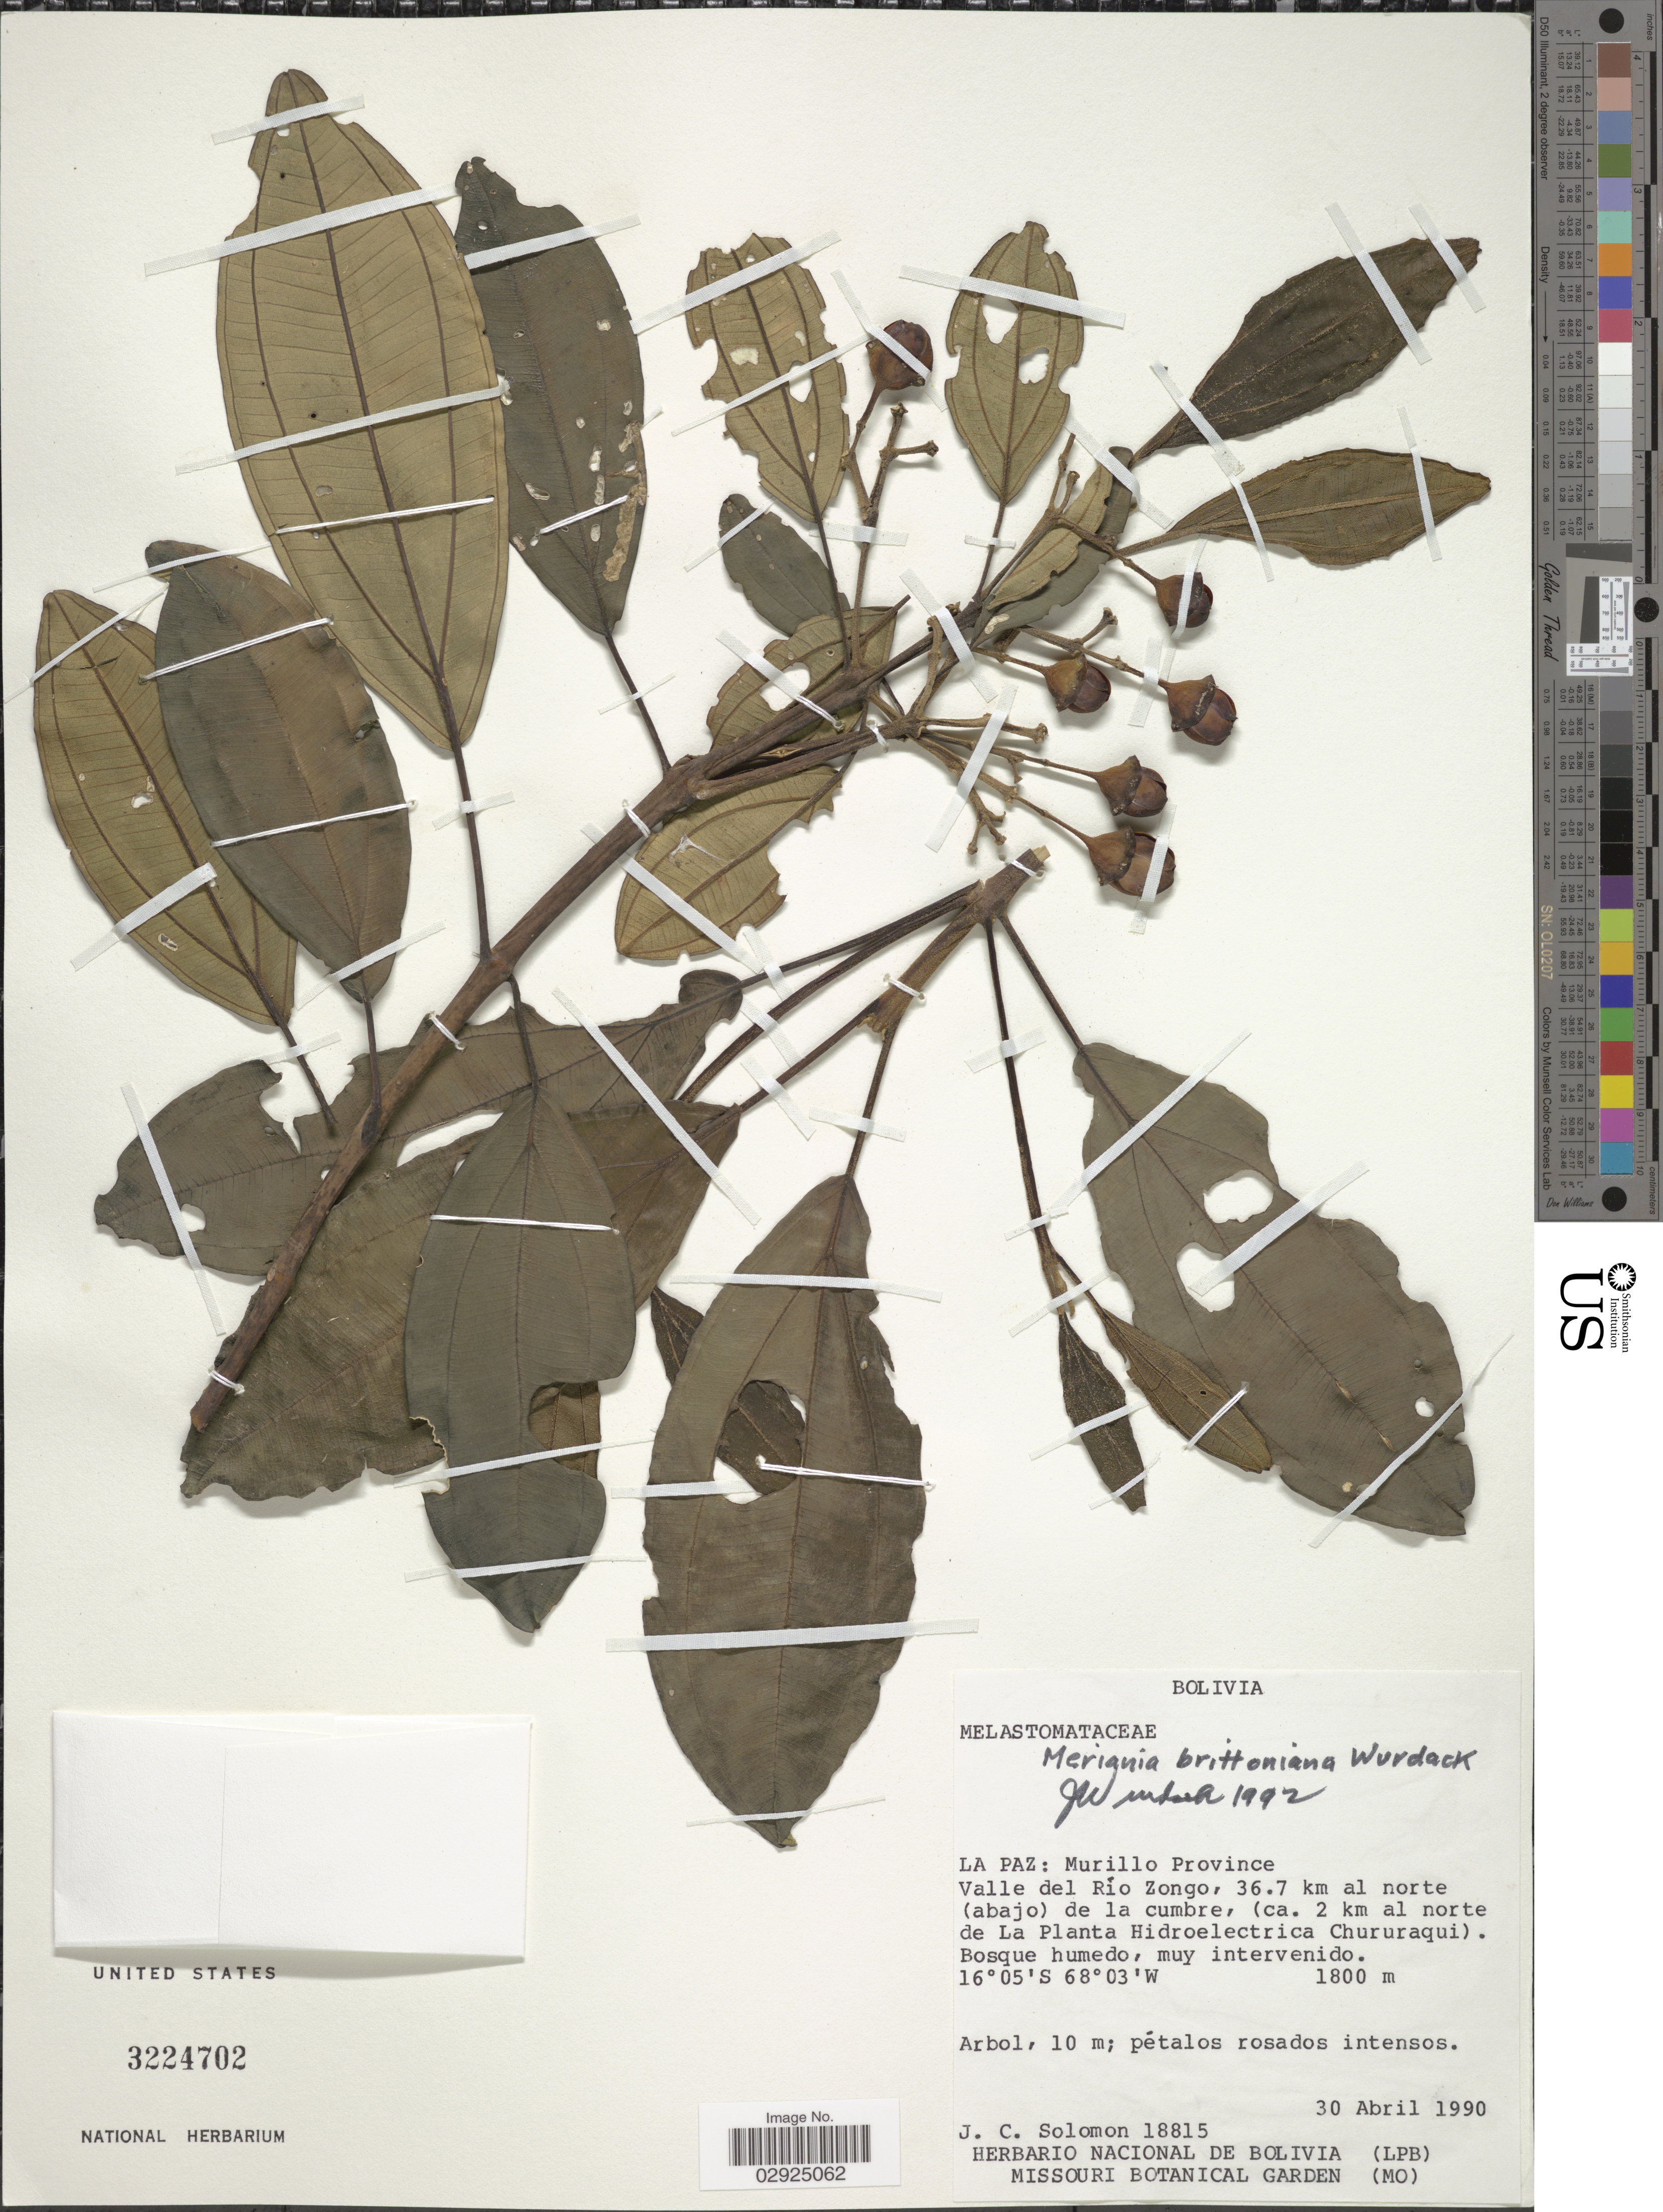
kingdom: Plantae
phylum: Tracheophyta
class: Magnoliopsida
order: Myrtales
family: Melastomataceae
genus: Meriania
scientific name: Meriania brittoniana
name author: Wurdack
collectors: J. C. Solomon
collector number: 18815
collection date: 1990-04-30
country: Bolivia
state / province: La Paz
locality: La Paz: Murillo Province, Valle del Río Zongo, 36.7 km al norte (abajo) de la cumbre, (ca. 2 km al norte de La Planta Hidroelectrica Chururaqui).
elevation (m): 1800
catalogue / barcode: US 3224702